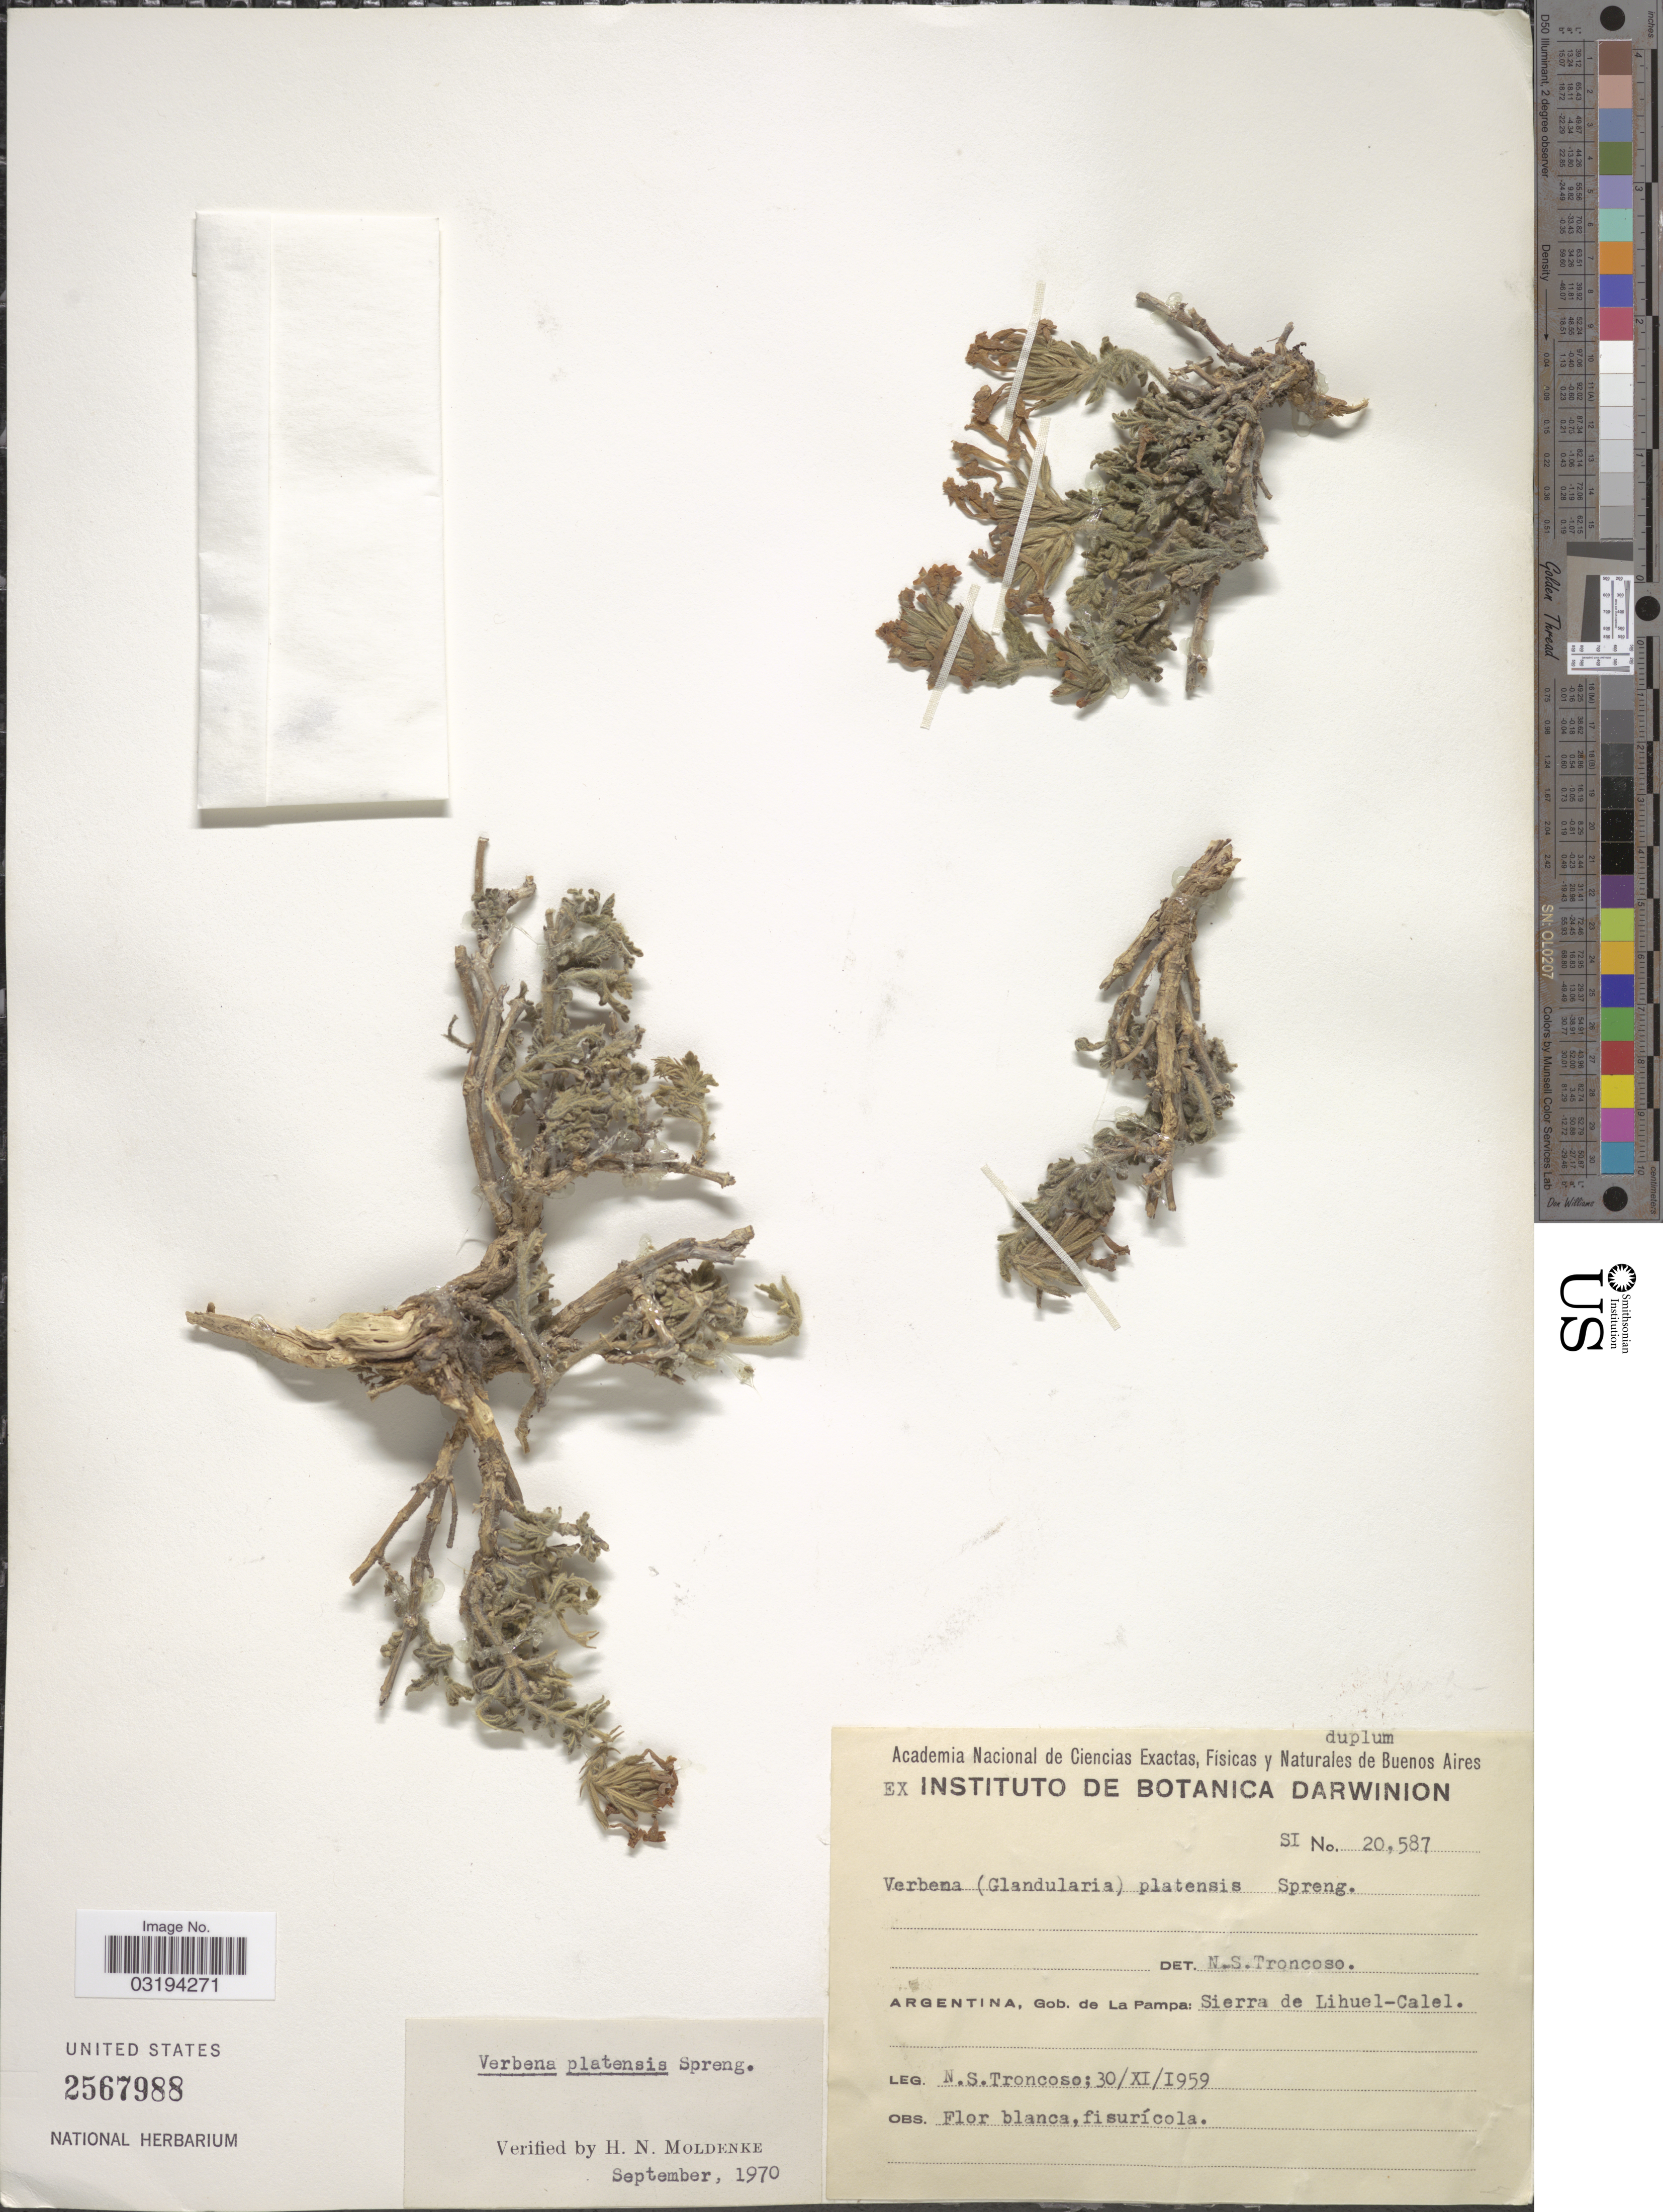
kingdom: Plantae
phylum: Tracheophyta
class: Magnoliopsida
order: Lamiales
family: Verbenaceae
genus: Verbena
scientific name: Verbena platensis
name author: Spreng.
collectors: N. Troncoso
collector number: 20587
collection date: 1959-11-30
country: Argentina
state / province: La Pampa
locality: Gob. de La Pampa: Sierra de Lihuel-Calel.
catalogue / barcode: US 2567988